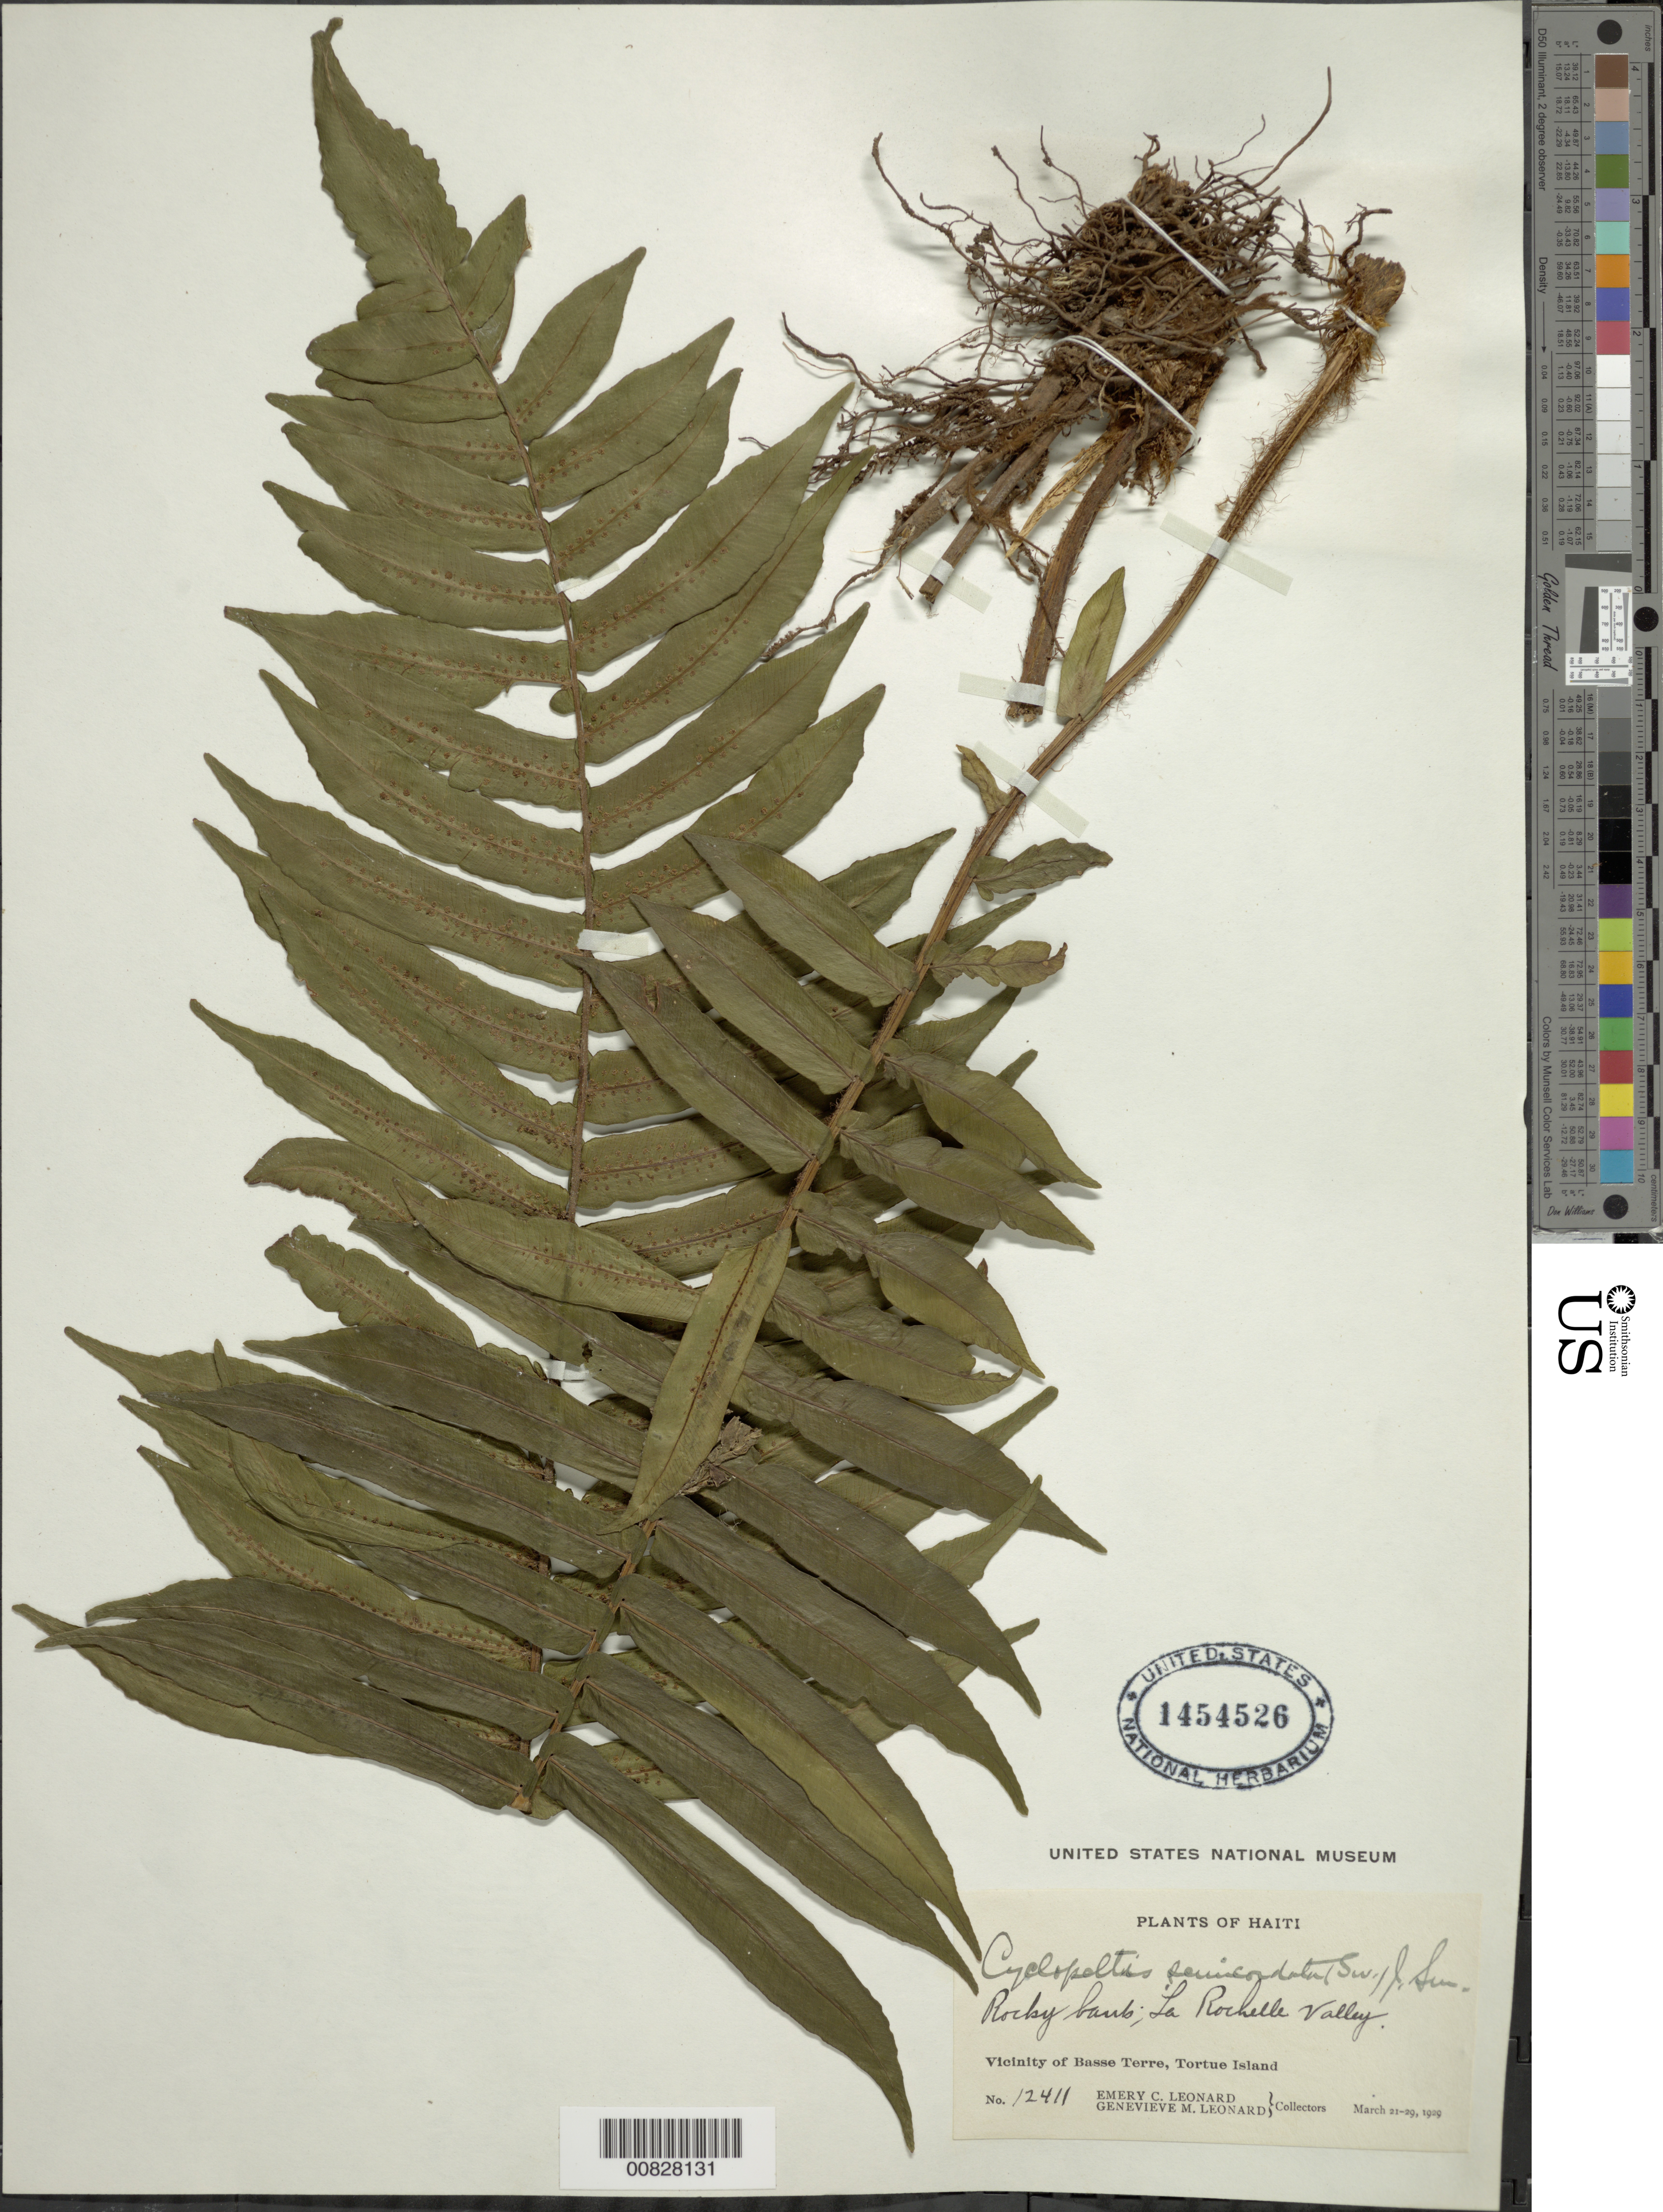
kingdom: Plantae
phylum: Tracheophyta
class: Polypodiopsida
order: Polypodiales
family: Lomariopsidaceae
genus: Cyclopeltis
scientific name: Cyclopeltis semicordata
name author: (Sw.) J. Sm.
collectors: E. C. Leonard & G. M. Leonard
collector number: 12411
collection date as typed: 21 Mar 1929 to 29 Mar 1929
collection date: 1929-03-21/1929-03-29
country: Haiti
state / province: Nord-Óuest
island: Île de la Tortue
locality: Tortue Island, vicinity Basse Terre, La Rochelle Valley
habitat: Rocky bank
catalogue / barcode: US 1454526